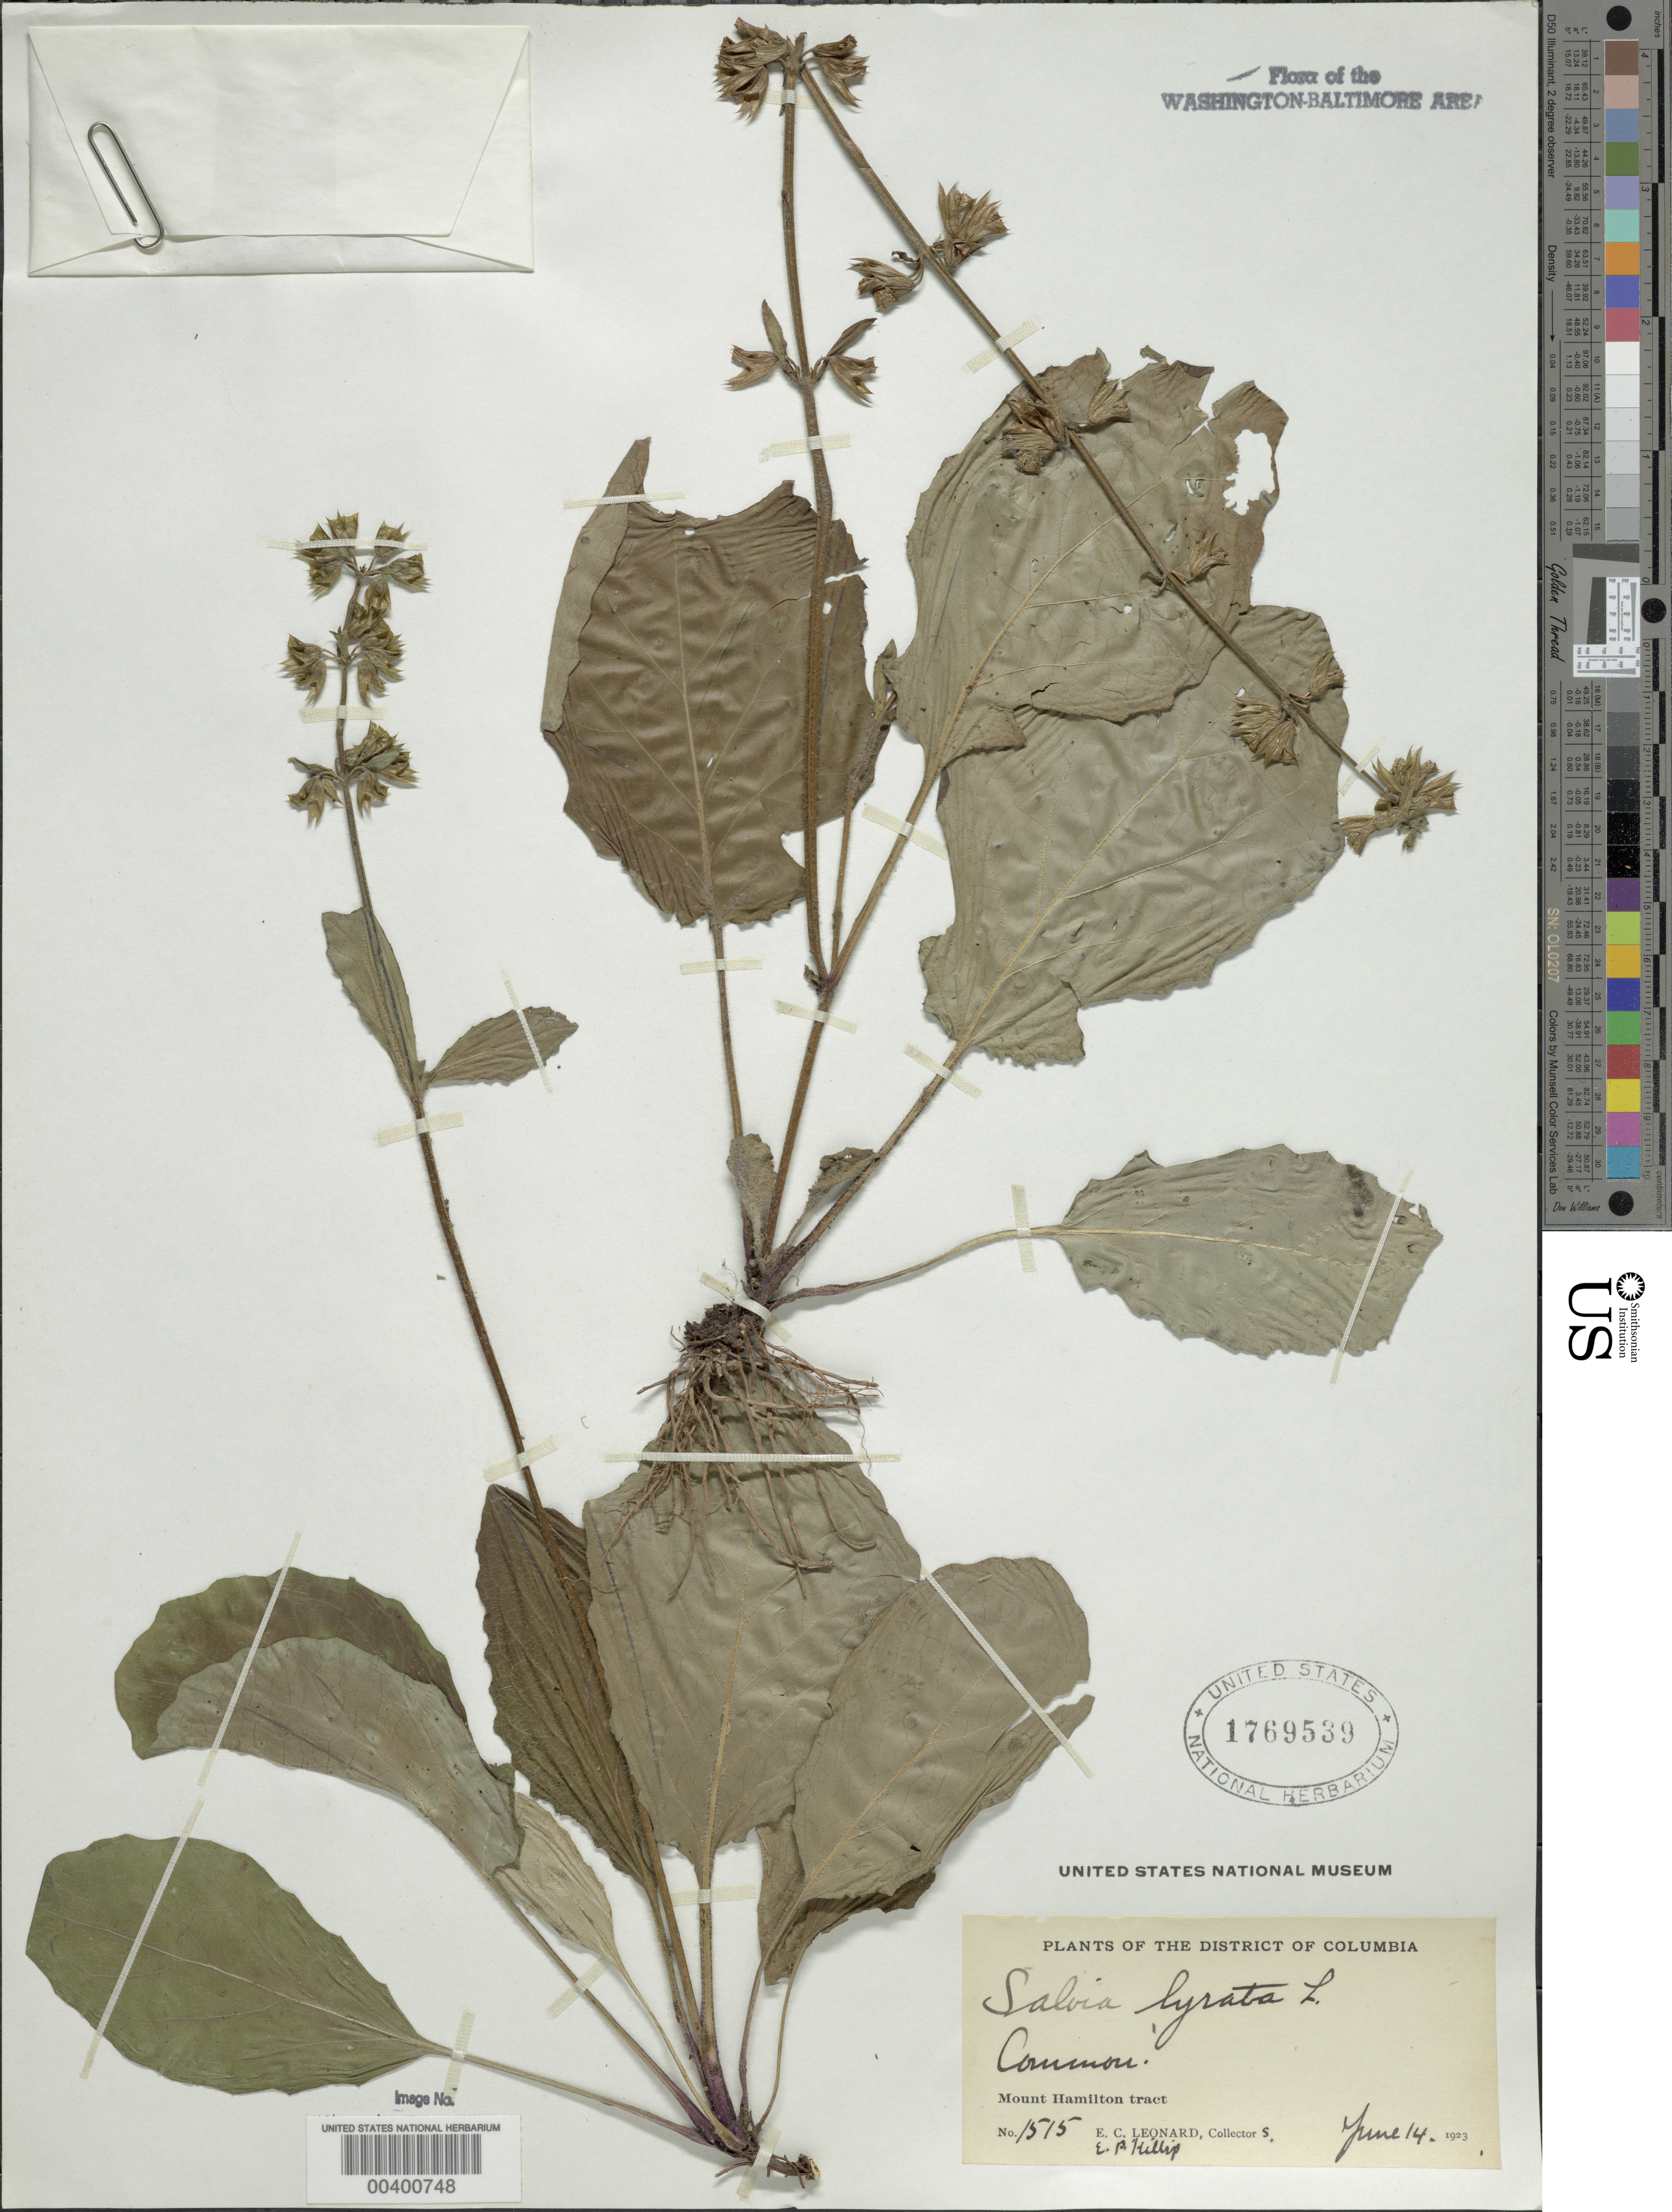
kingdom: Plantae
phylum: Tracheophyta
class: Magnoliopsida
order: Lamiales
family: Lamiaceae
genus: Salvia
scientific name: Salvia lyrata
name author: L.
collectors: E. C. Leonard & E. P. Killip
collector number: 1515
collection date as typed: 14 Jun 1923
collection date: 1923-06-14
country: United States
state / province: District of Columbia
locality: Mount Hamilton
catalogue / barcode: US 1769539